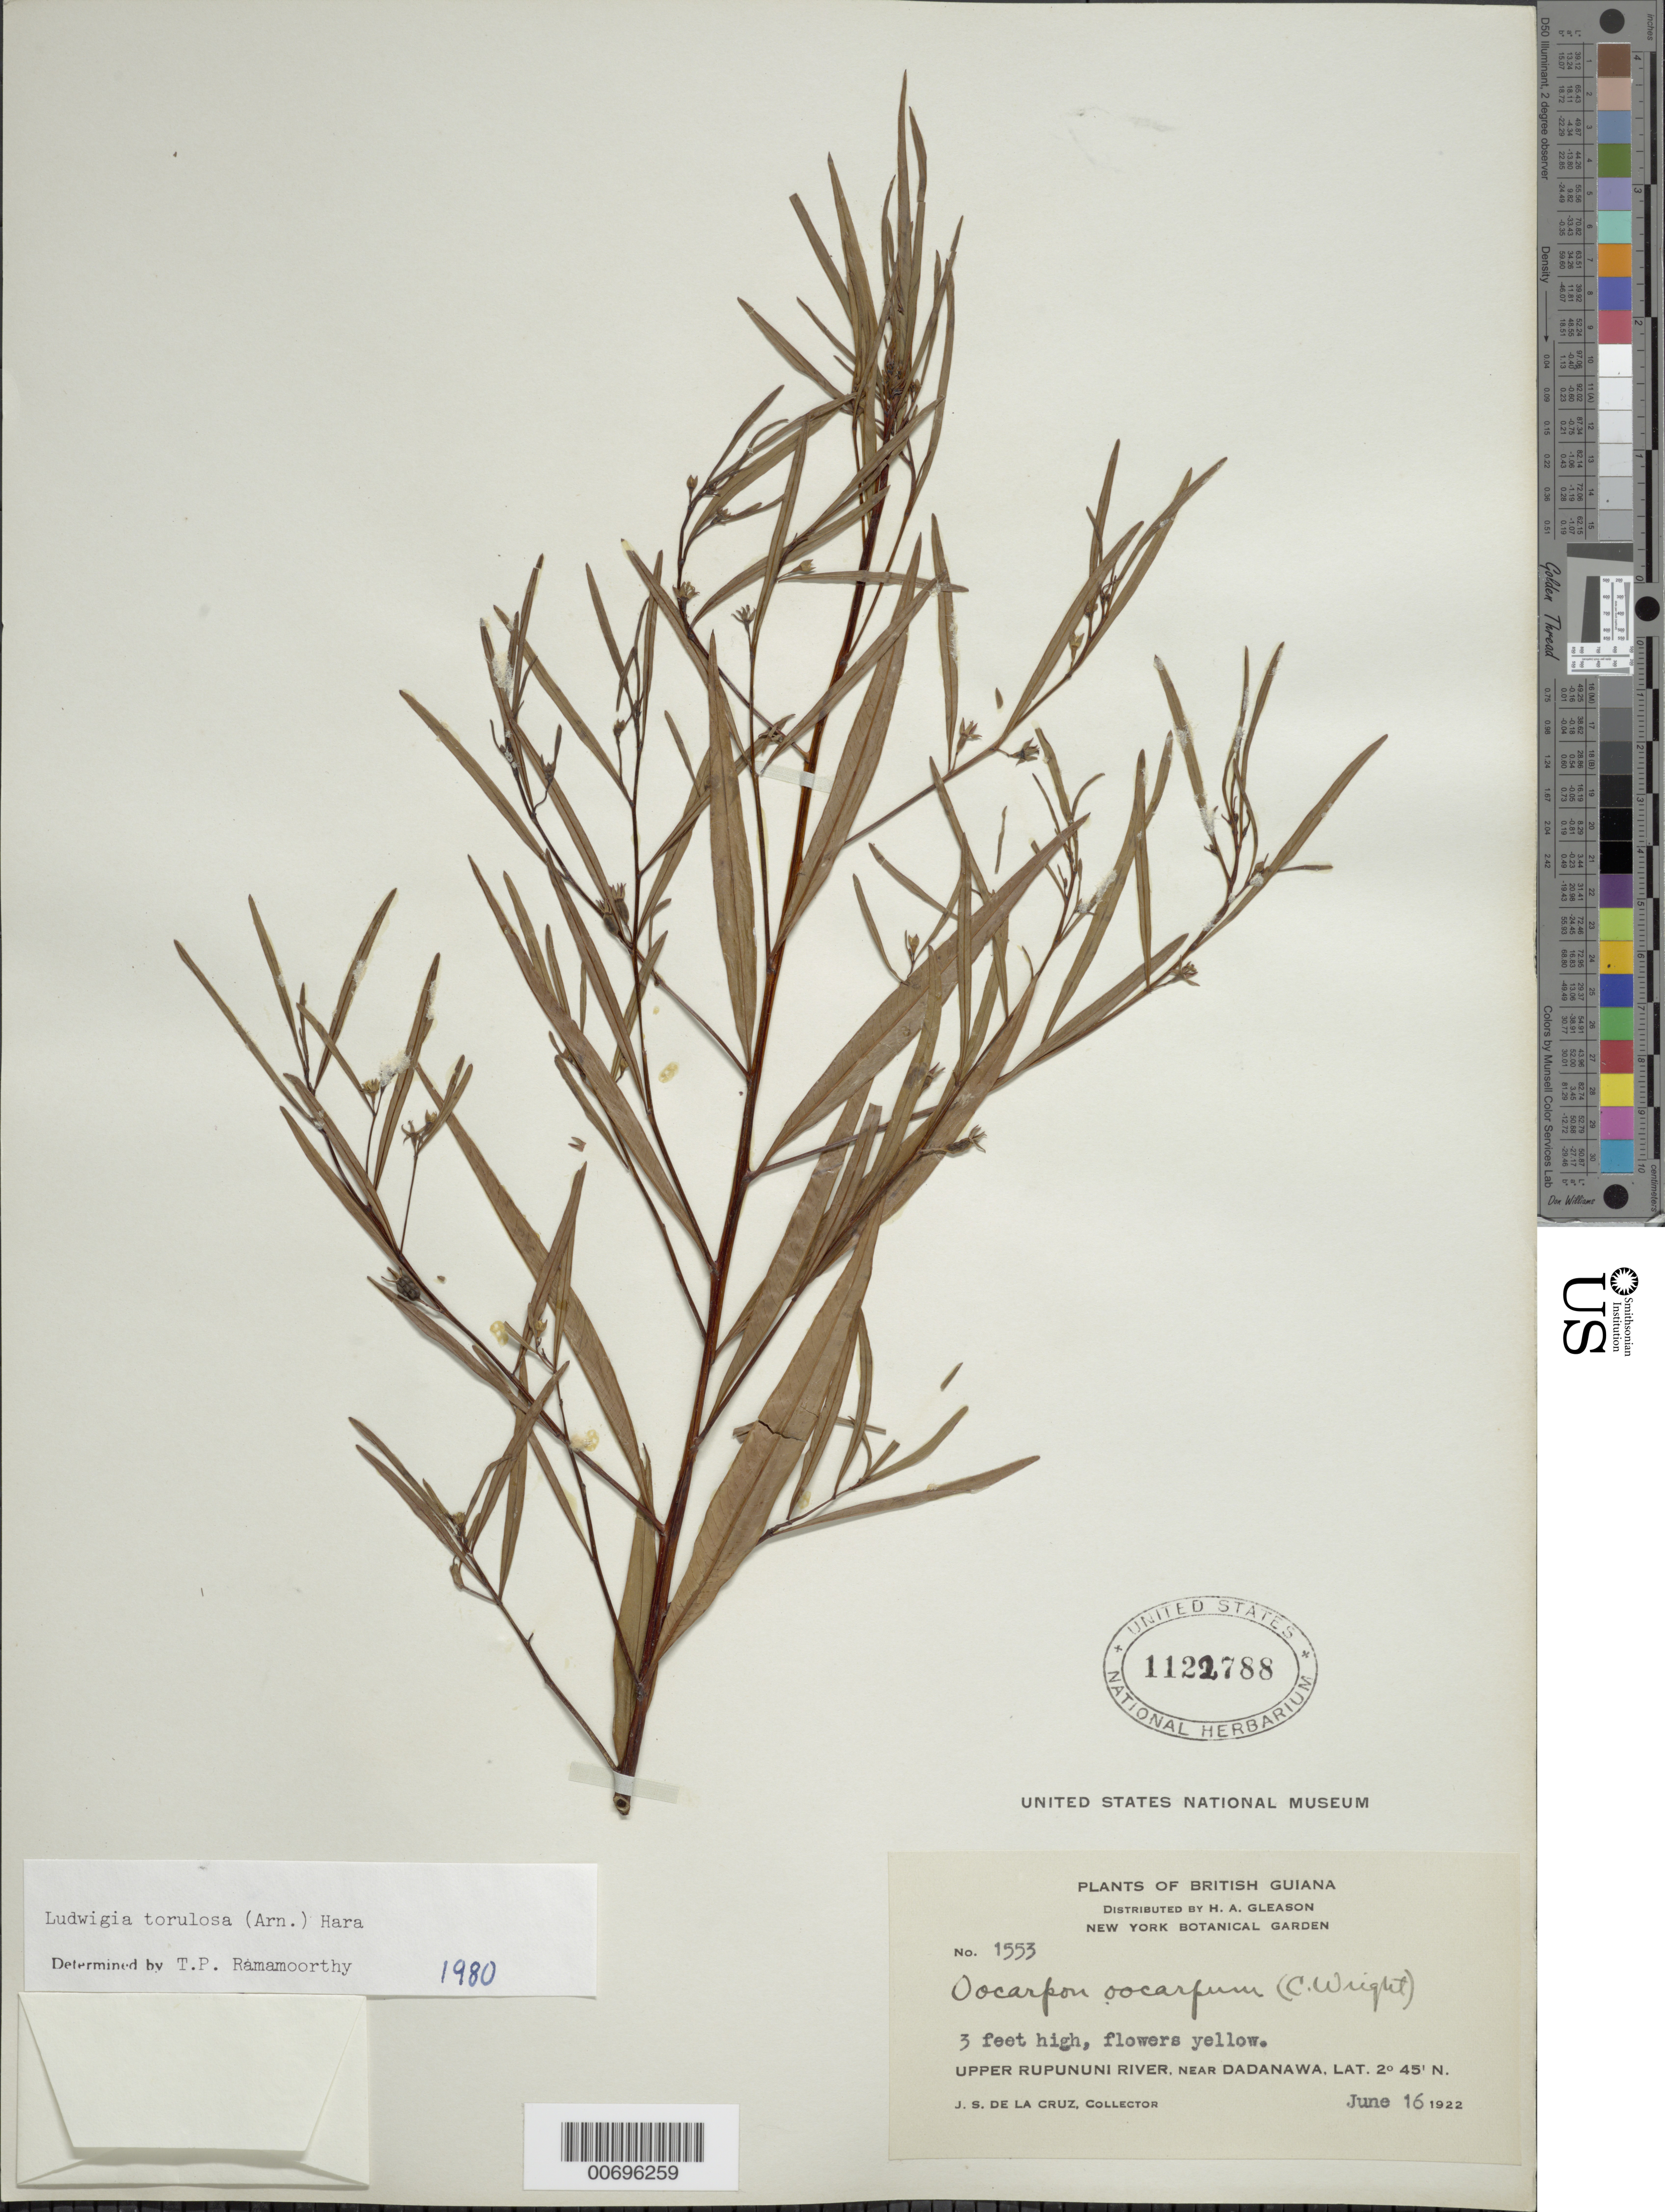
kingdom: Plantae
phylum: Tracheophyta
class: Magnoliopsida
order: Myrtales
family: Onagraceae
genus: Ludwigia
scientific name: Ludwigia torulosa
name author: (Arn.) H. Hara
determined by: Ramamoorthy, T. P.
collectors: J. S. de la Cruz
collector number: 1553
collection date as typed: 17-Jun-22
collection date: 1922-06-17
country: Guyana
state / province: U. Takutu-U. Essequibo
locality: Dadanawa, vic., upper Rupununi R.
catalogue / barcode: US 1122788